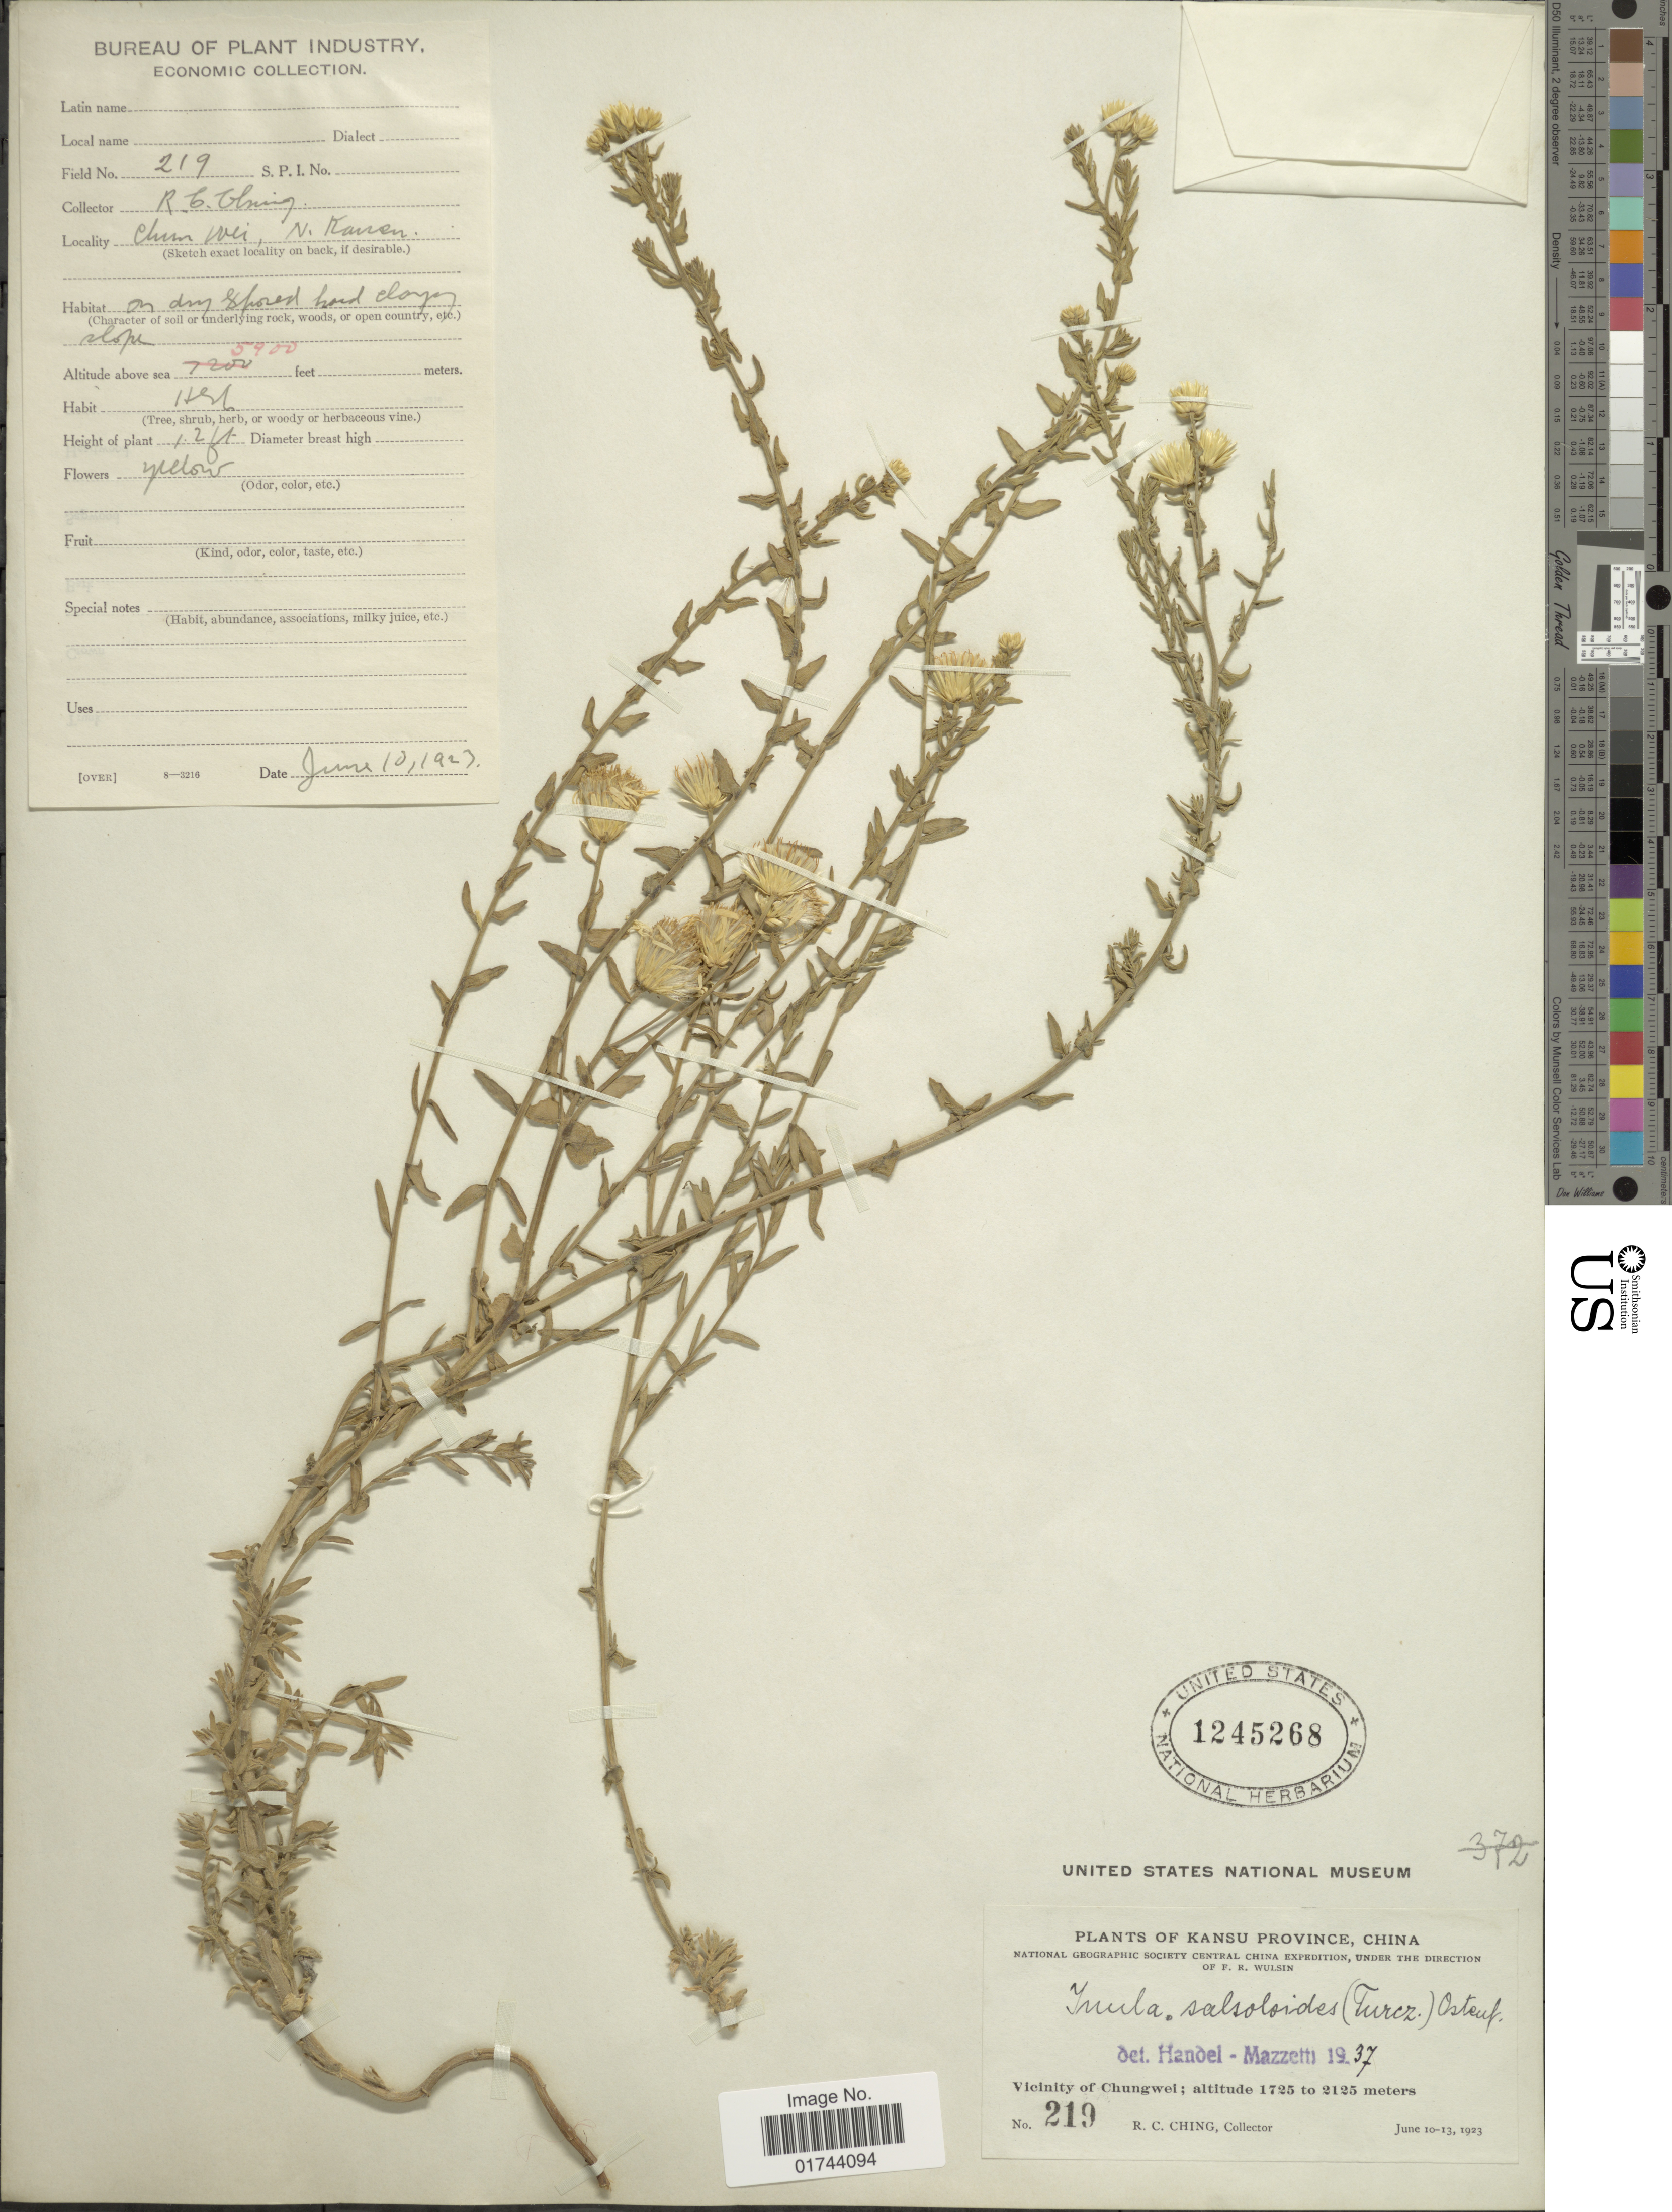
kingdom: Plantae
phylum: Tracheophyta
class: Magnoliopsida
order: Asterales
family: Asteraceae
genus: Inula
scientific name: Inula salsoloides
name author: (Turcz.) Ostenf.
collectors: R. C. Ching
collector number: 219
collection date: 1923-06-10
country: China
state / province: Gansu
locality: Kansu Province, Vicinity of Chungwei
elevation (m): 2713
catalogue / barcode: US 1245268